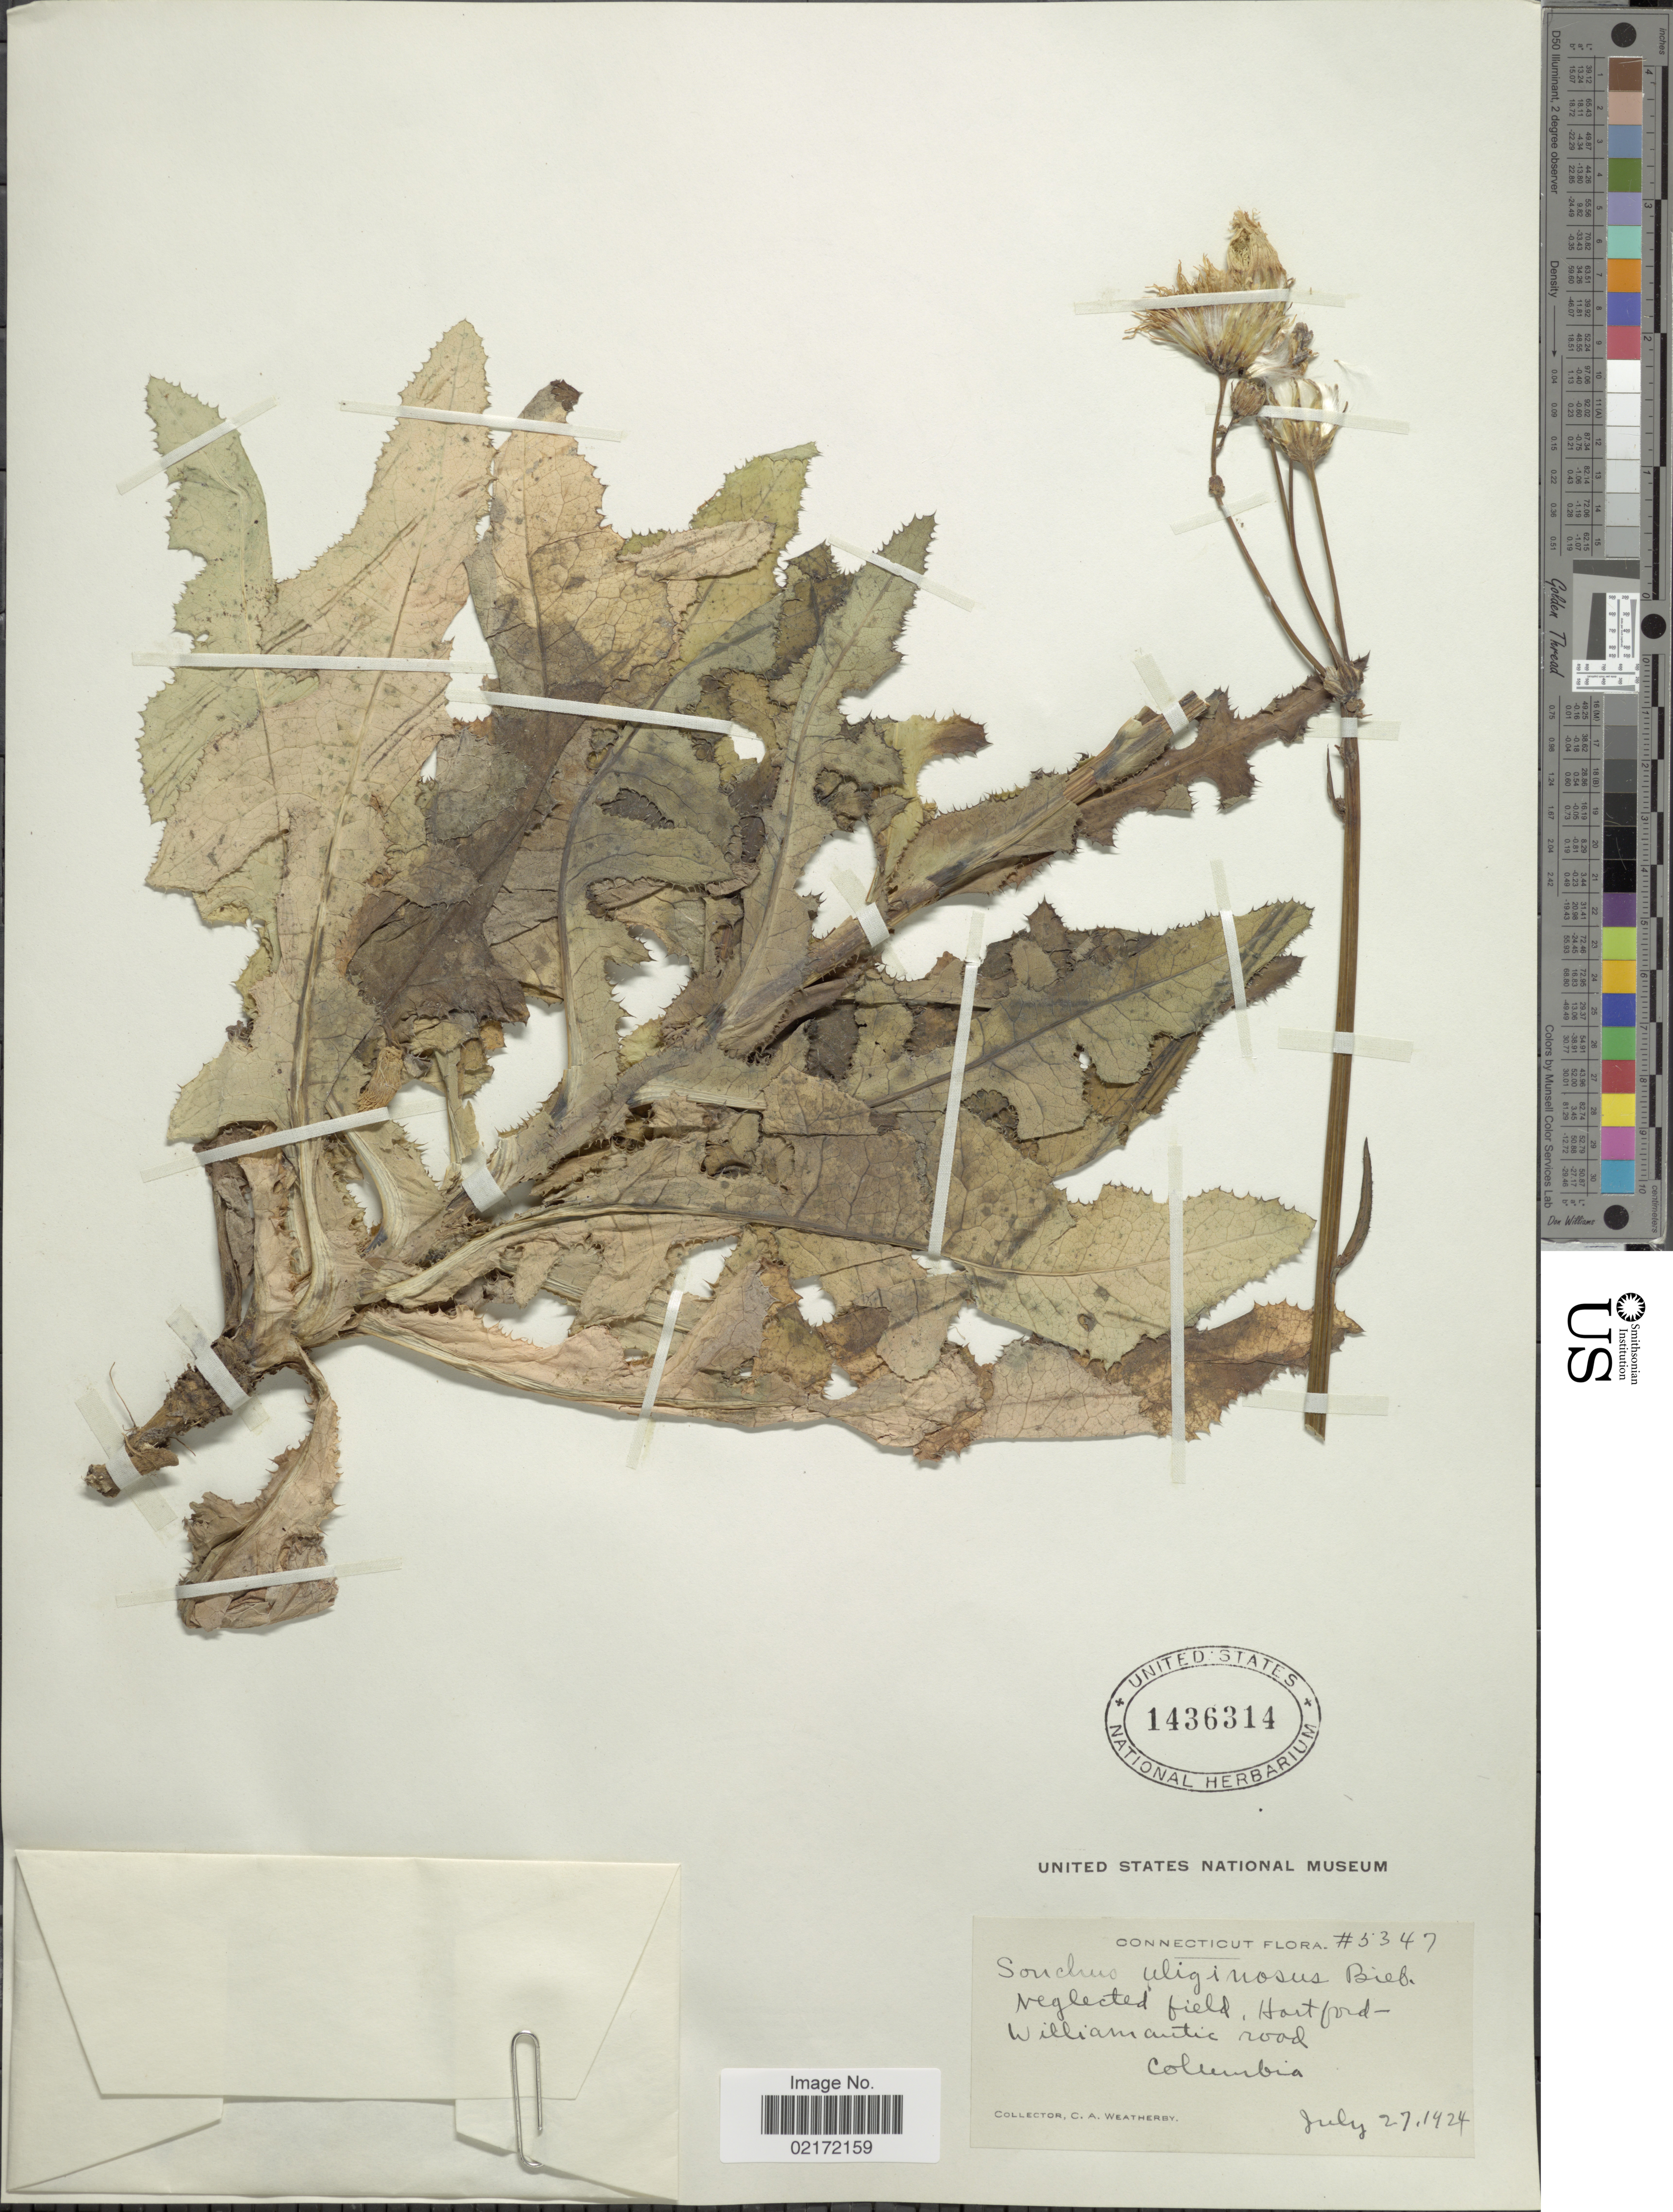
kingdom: Plantae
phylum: Tracheophyta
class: Magnoliopsida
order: Asterales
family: Asteraceae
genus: Sonchus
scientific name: Sonchus arvensis subsp. uliginosus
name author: (M. Bieb.) Nyman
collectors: C. A. Weatherby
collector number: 5347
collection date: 1924-07-27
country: United States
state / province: Connecticut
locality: Neglected field, Hartford-Williamantic road, Columbia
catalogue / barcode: US 1436314